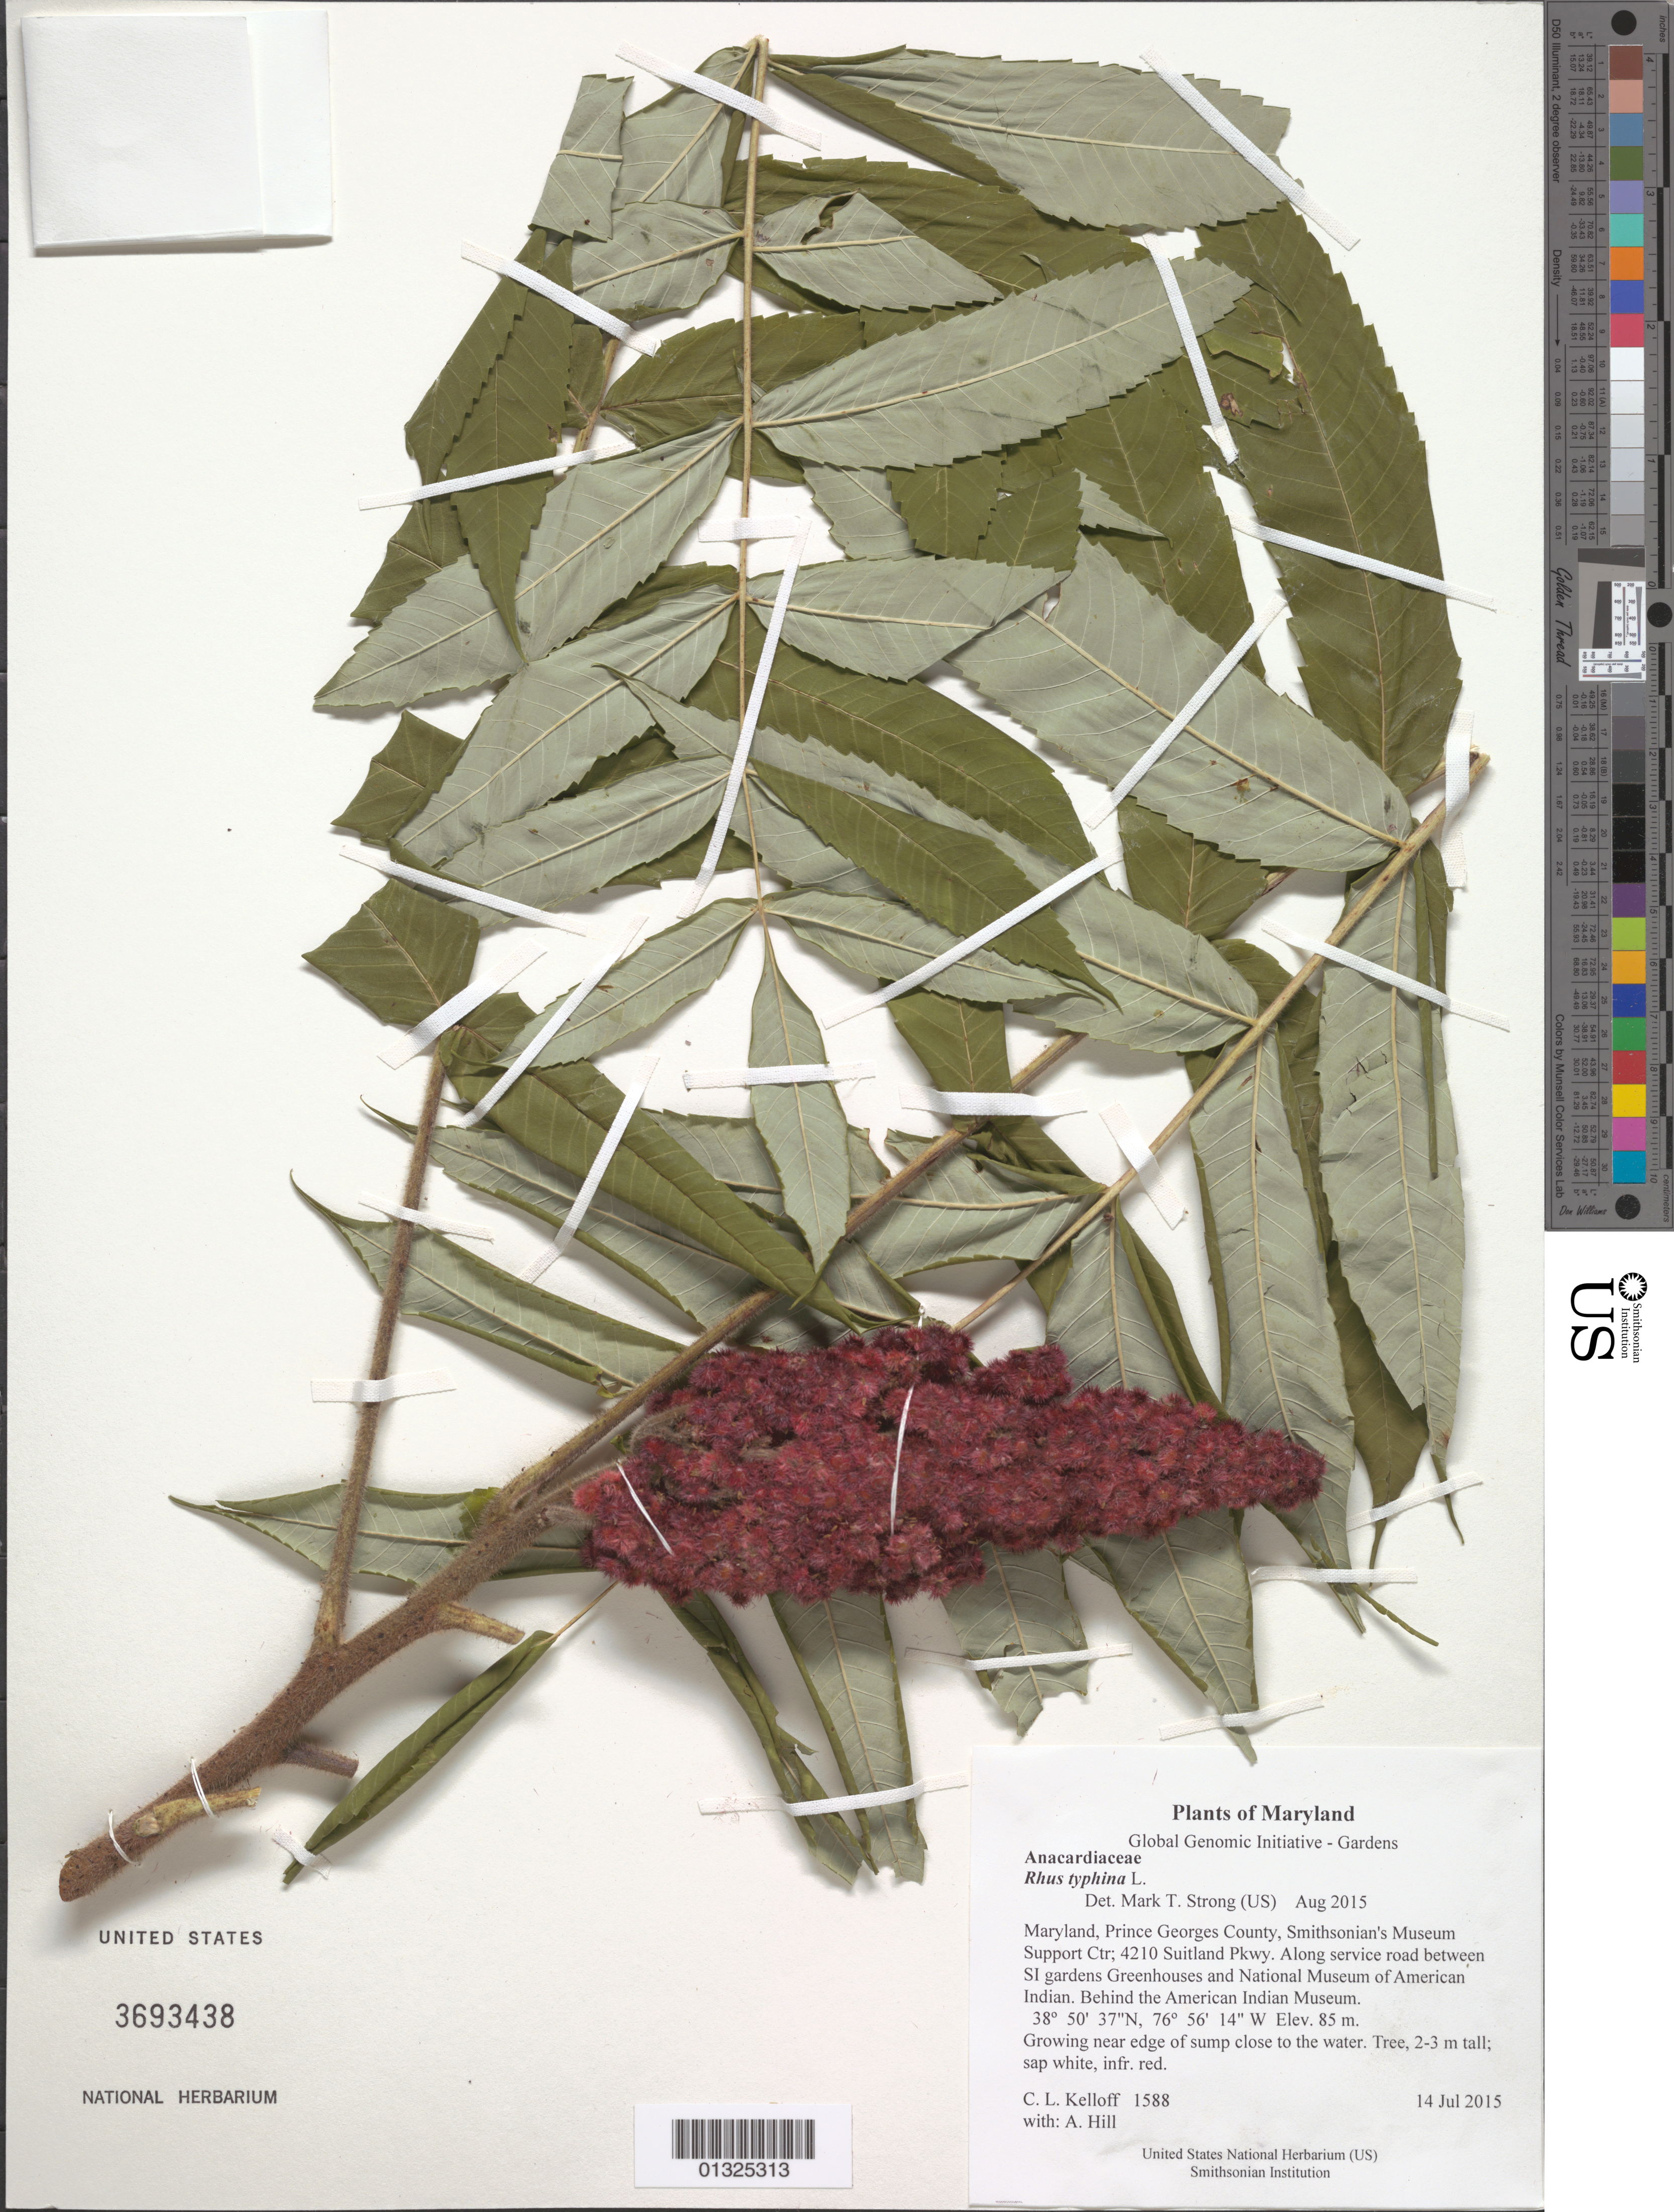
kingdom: Plantae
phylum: Tracheophyta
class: Magnoliopsida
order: Sapindales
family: Anacardiaceae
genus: Rhus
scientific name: Rhus typhina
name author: L.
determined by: Strong, M. T., (US), Smithsonian Institution - National Museum of Natural History (UNITED STATES)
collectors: C. L. Kelloff & A. Hill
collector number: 1588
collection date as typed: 14 Jul 2015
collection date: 2015-07-14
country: United States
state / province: Maryland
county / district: Prince George's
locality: Smithsonian's Museum Support Ctr; 4210 Suitland Pkwy. Along service road between SI gardens Greenhouses and National Museum of American Indian. Behind the American Indian Museum.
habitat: Growing near edge of sump close to the water.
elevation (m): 85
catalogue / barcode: US 3693438